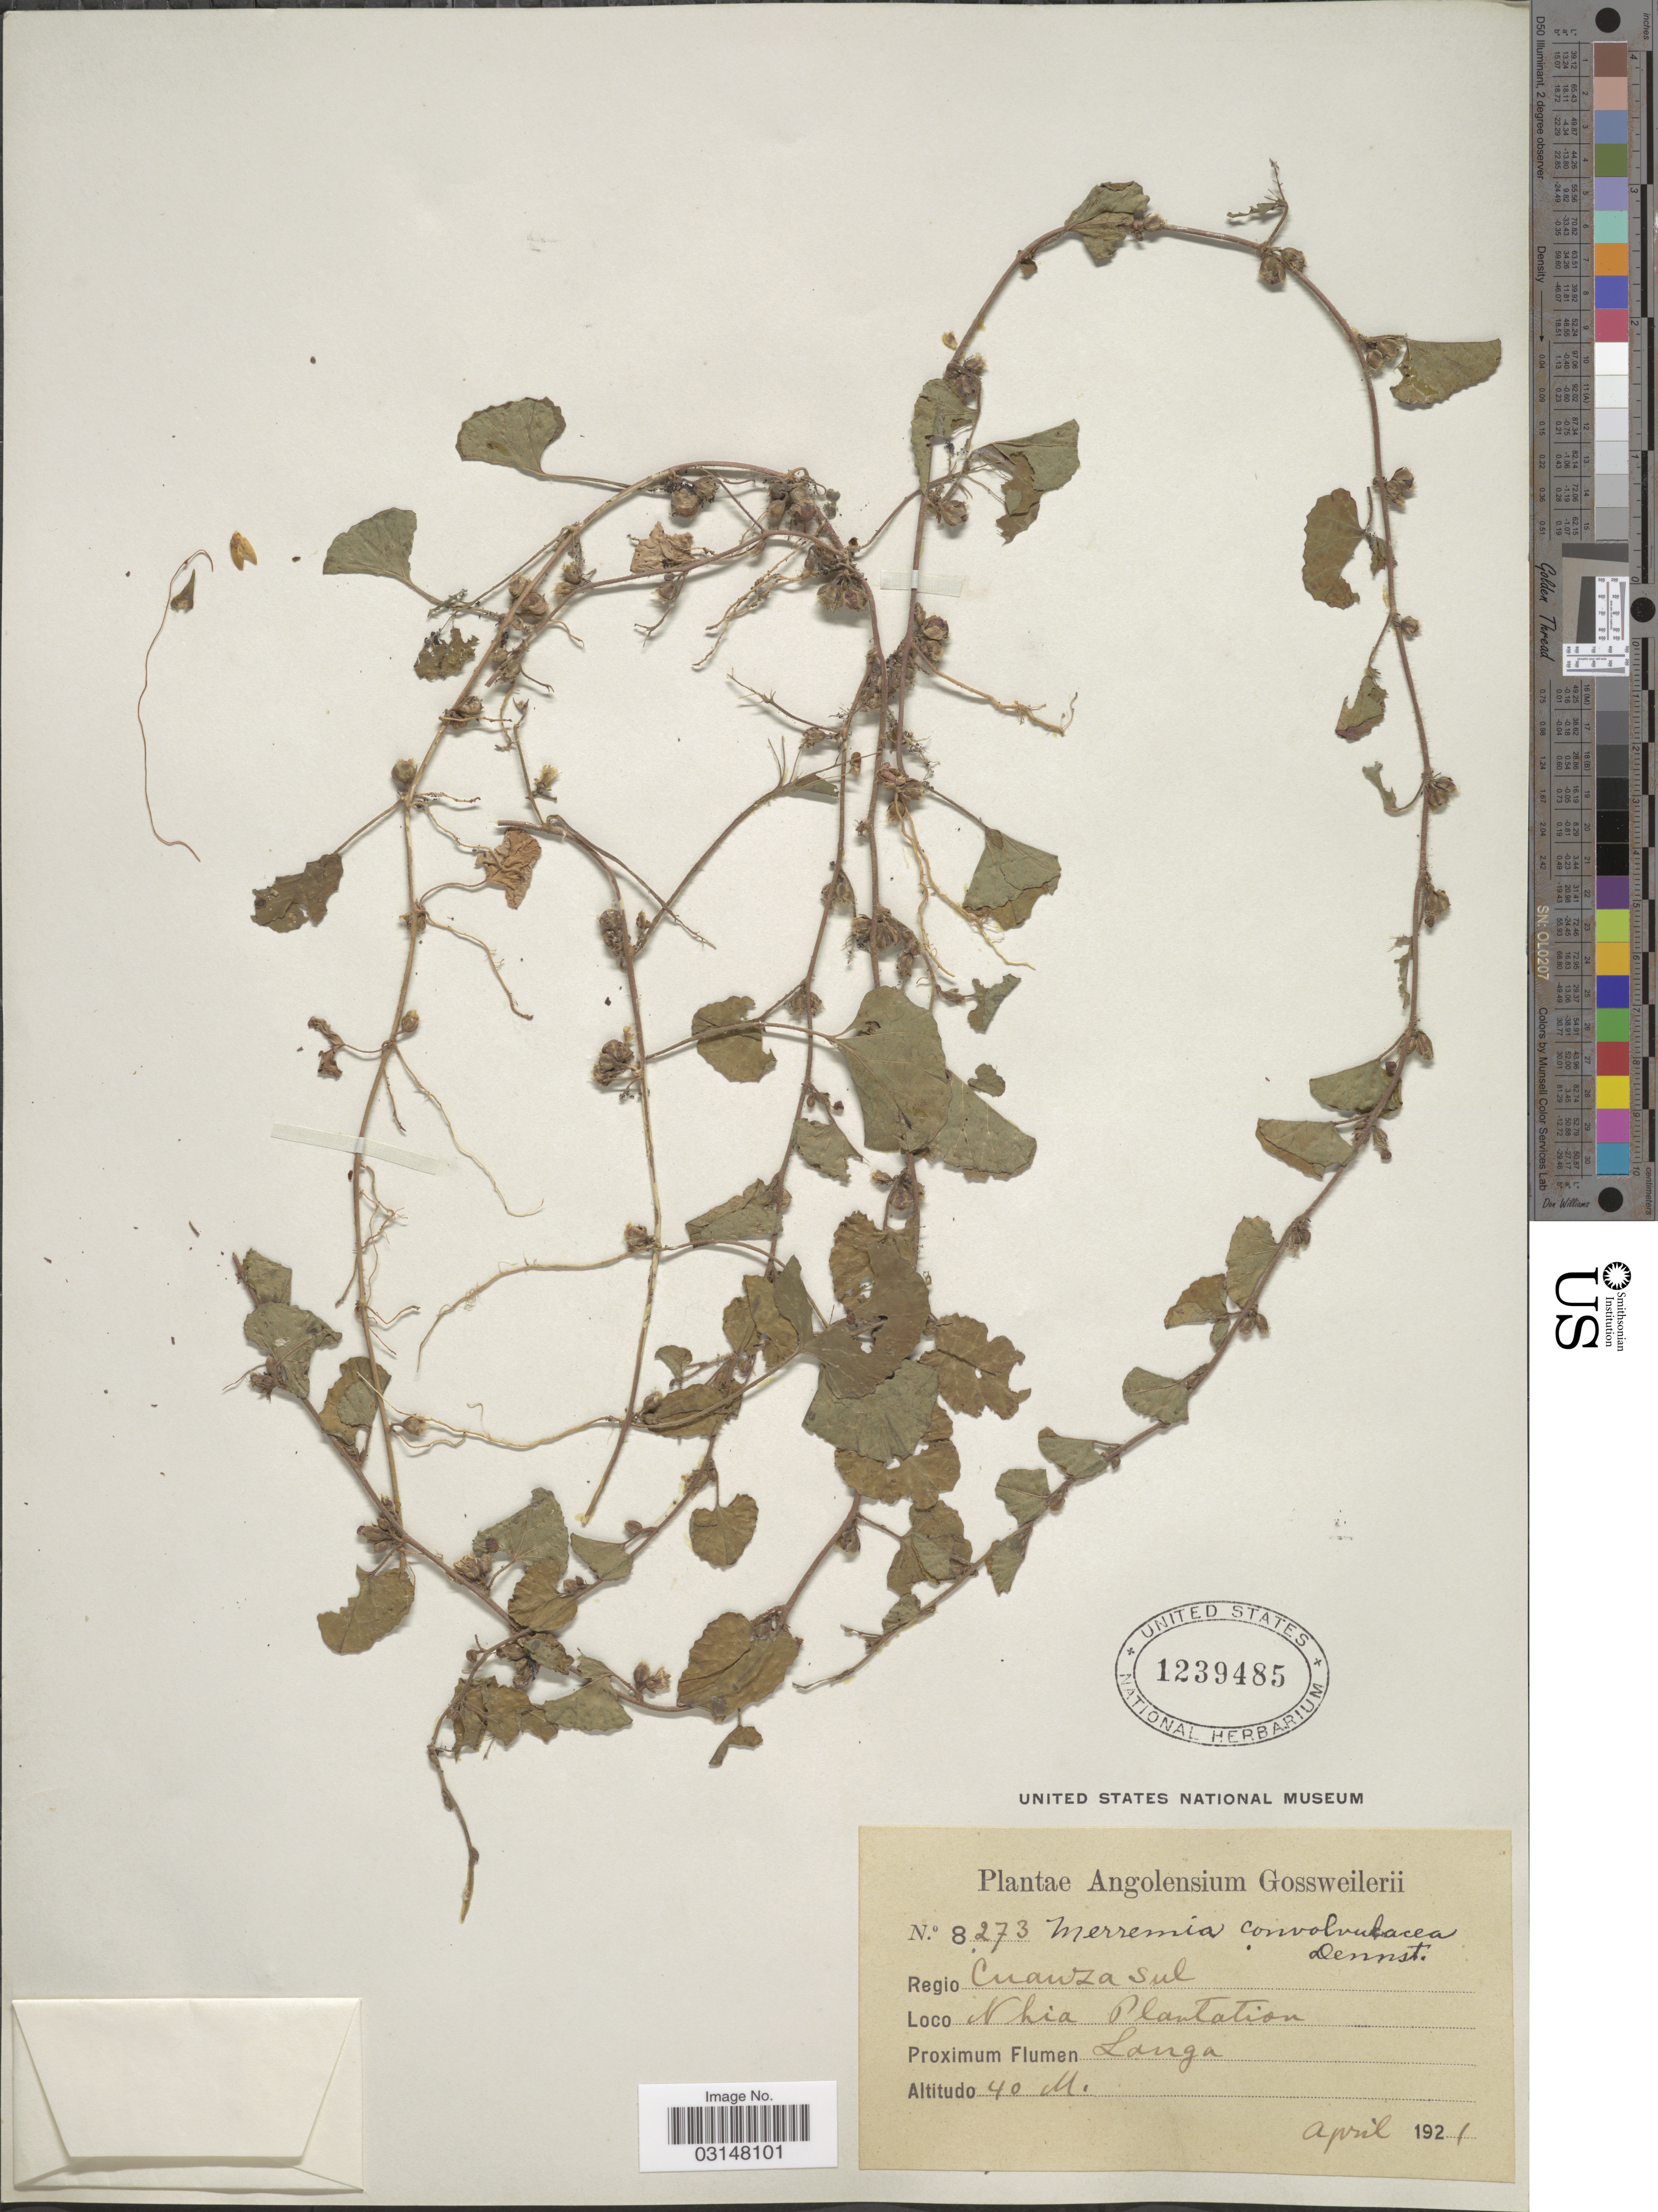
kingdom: Plantae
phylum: Tracheophyta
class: Magnoliopsida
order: Solanales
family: Convolvulaceae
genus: Merremia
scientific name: Merremia hederacea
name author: (Burm. f.) Hallier f.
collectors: -. Gossweiler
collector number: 8273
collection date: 1921-04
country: Angola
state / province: Cuanza Sul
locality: Regio Cuanza Sul, Nhia Plantation. Proximum Flumen Langa.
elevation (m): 40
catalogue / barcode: US 1239485